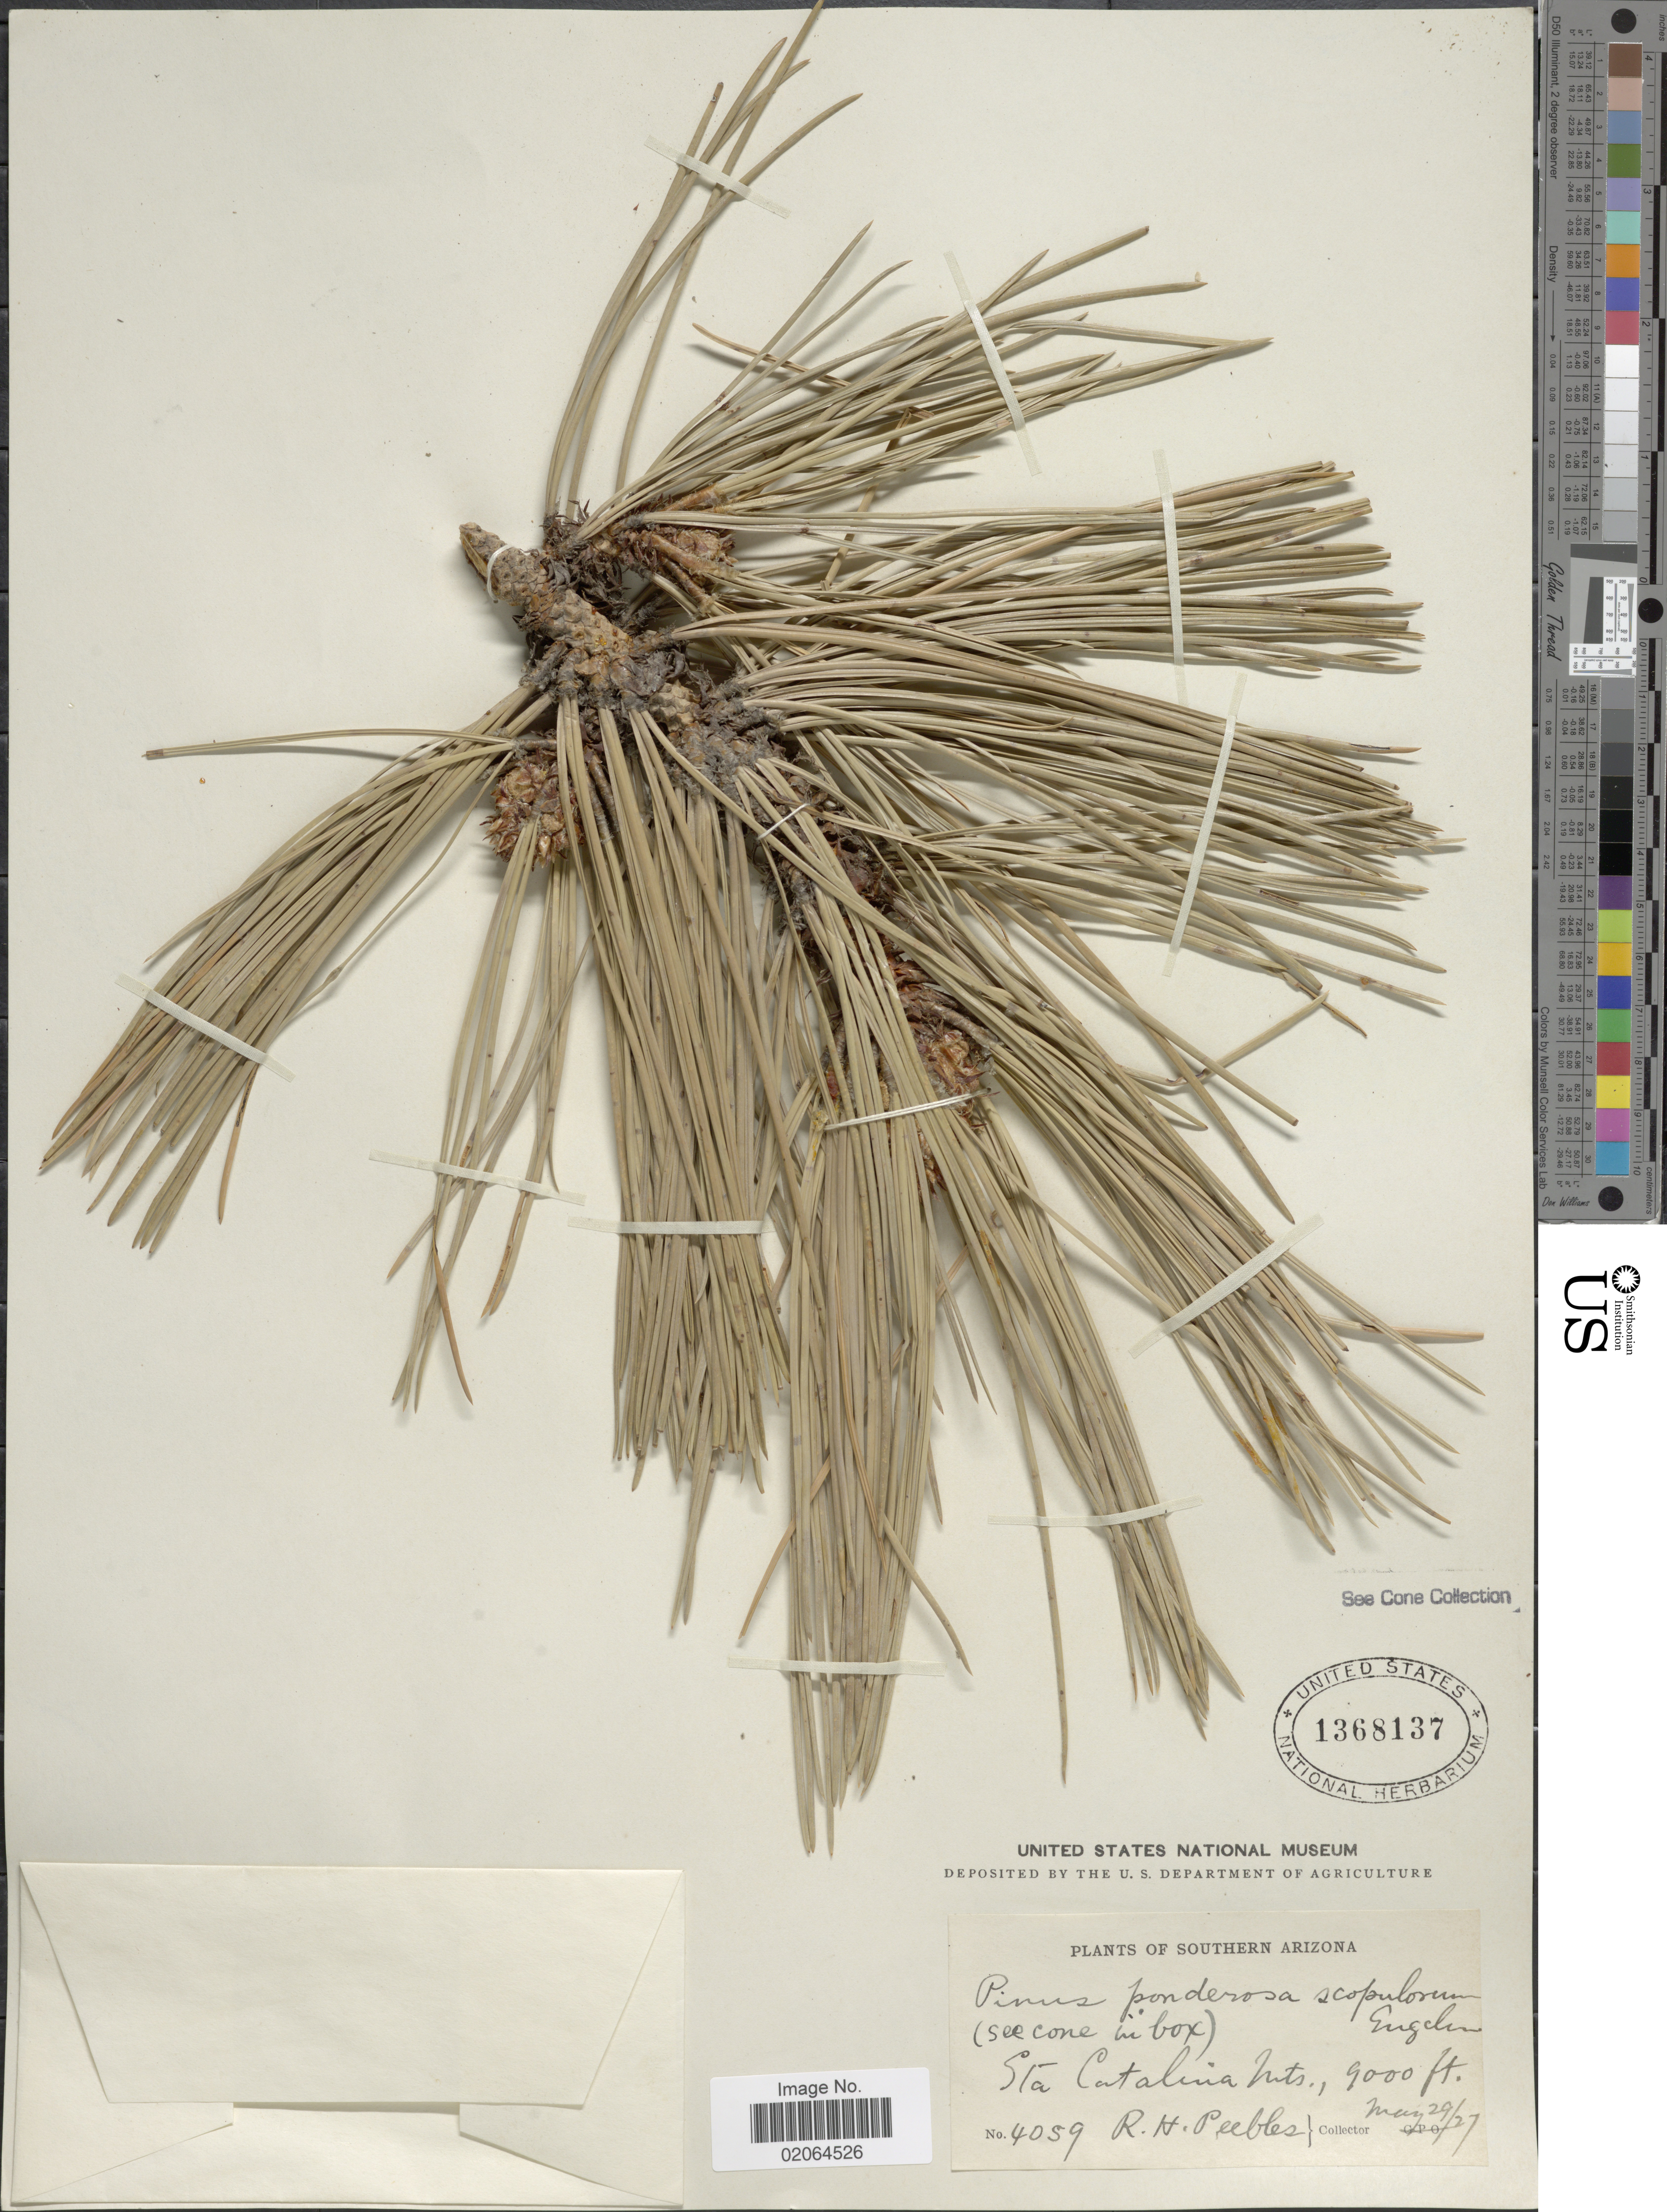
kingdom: Plantae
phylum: Tracheophyta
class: Pinopsida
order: Pinales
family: Pinaceae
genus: Pinus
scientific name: Pinus ponderosa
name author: Douglas ex C. Lawson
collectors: R. H. Peebles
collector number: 4059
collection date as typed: Transcribed d/m/y: 29/5/27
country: United States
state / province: Arizona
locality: Southern Arizona.Sta Catalina Mts.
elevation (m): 2743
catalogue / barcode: US 1368137